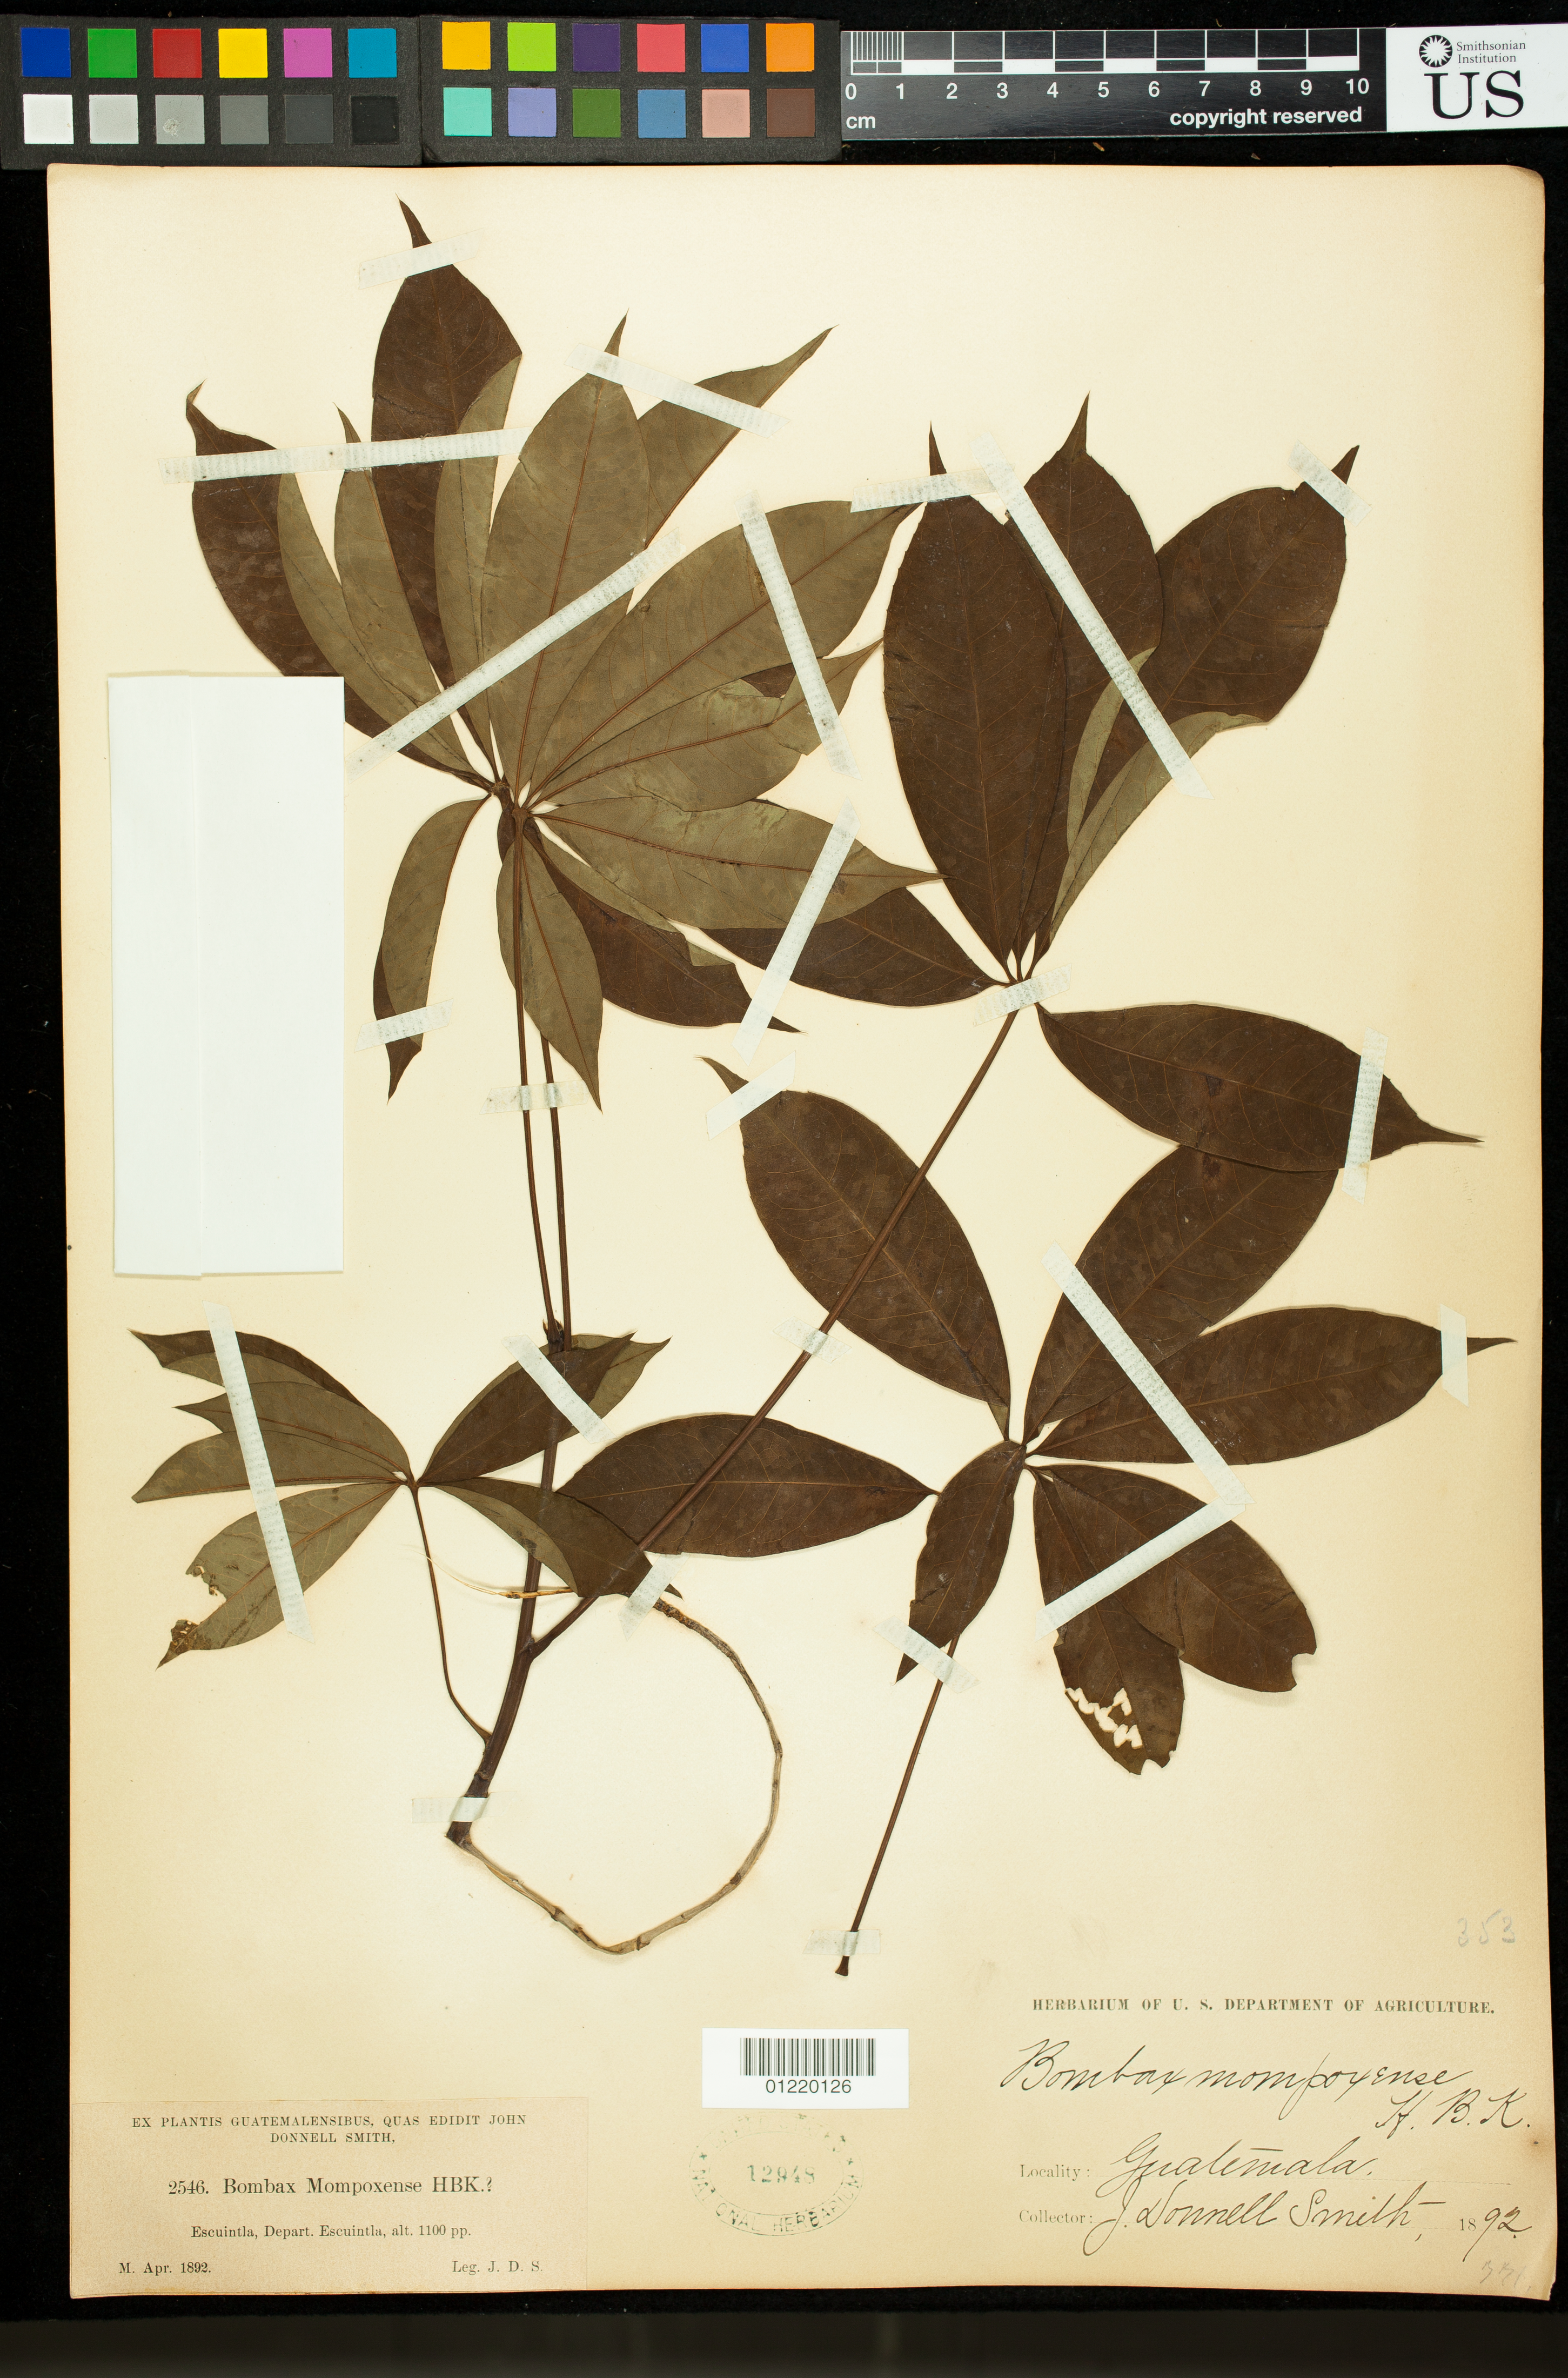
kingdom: Plantae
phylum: Tracheophyta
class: Magnoliopsida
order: Malvales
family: Malvaceae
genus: Ceiba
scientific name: Ceiba parvifolia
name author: Rose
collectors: J. Donnell Smith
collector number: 2546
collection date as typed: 1892-04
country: Guatemala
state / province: Escuintla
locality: Escuintla, Depart. Escuintla.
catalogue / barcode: US 12948